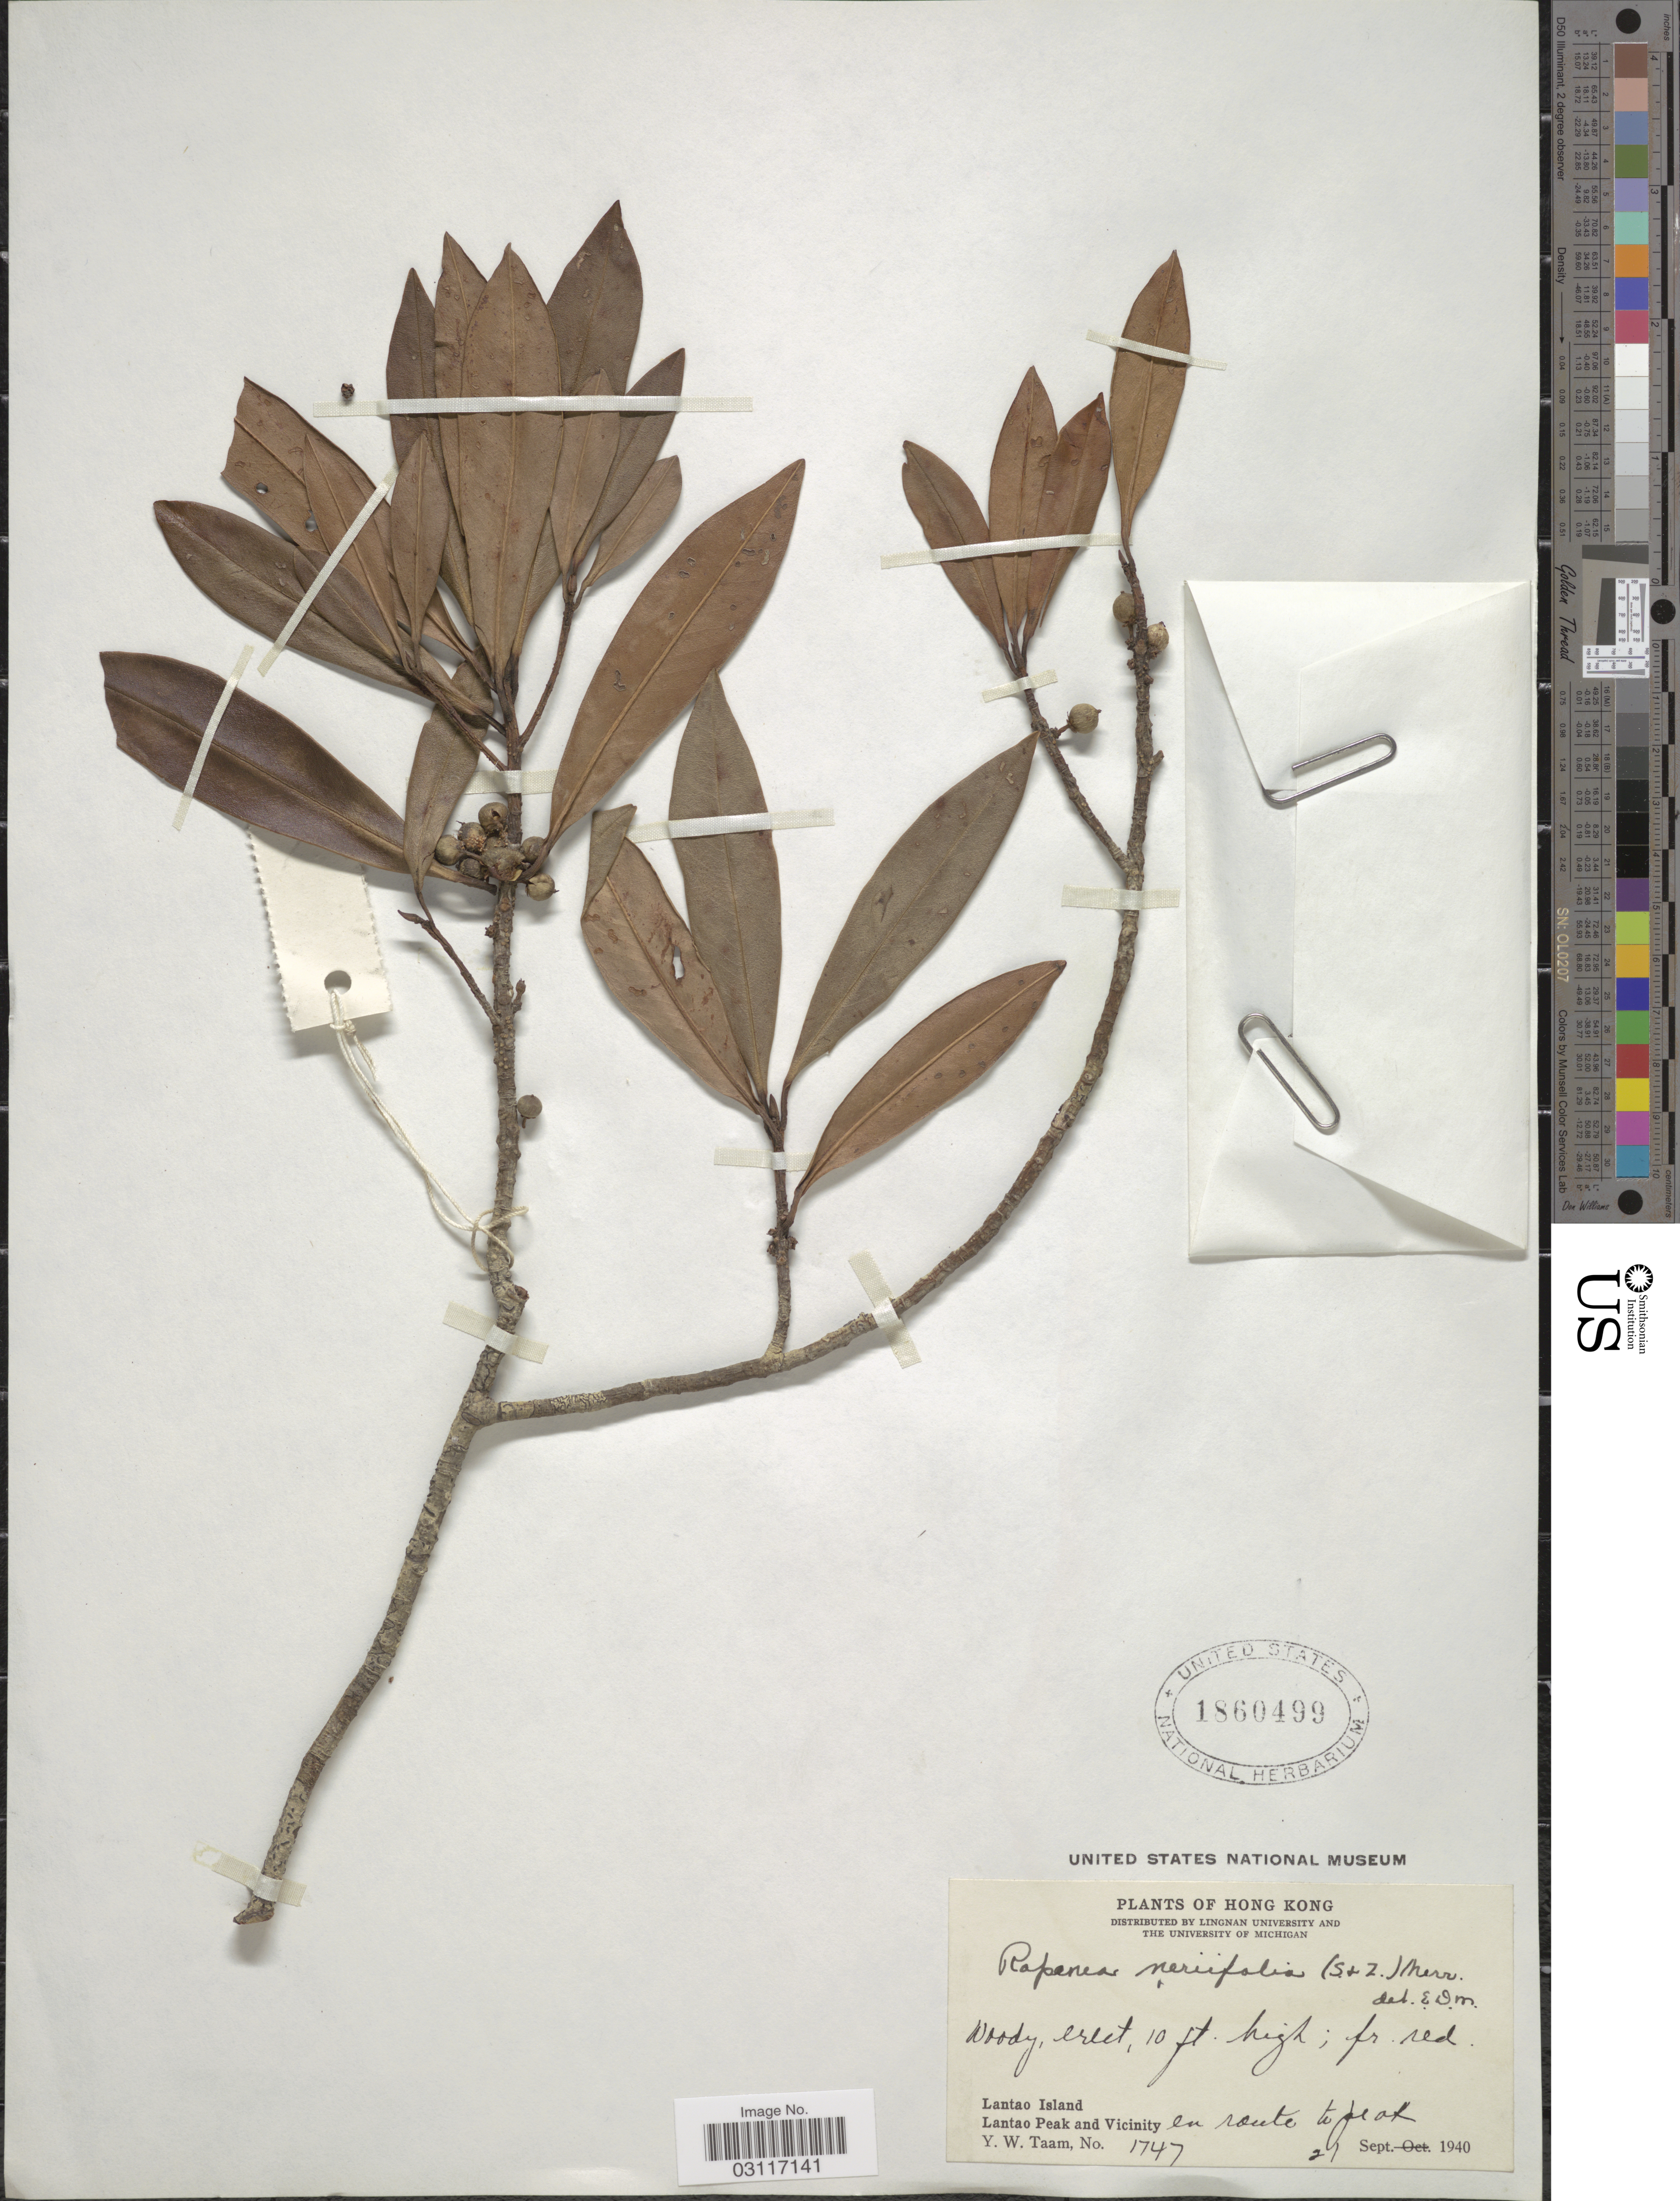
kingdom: Plantae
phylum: Tracheophyta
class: Magnoliopsida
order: Ericales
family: Primulaceae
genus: Myrsine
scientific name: Myrsine seguinii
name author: H. Lév.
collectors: Y. W. Taam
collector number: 1747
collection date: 1940-09-27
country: China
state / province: Hong Kong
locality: Lantao Island. Lantao Peak and Vicinity en route to peak.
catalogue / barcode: US 1860499